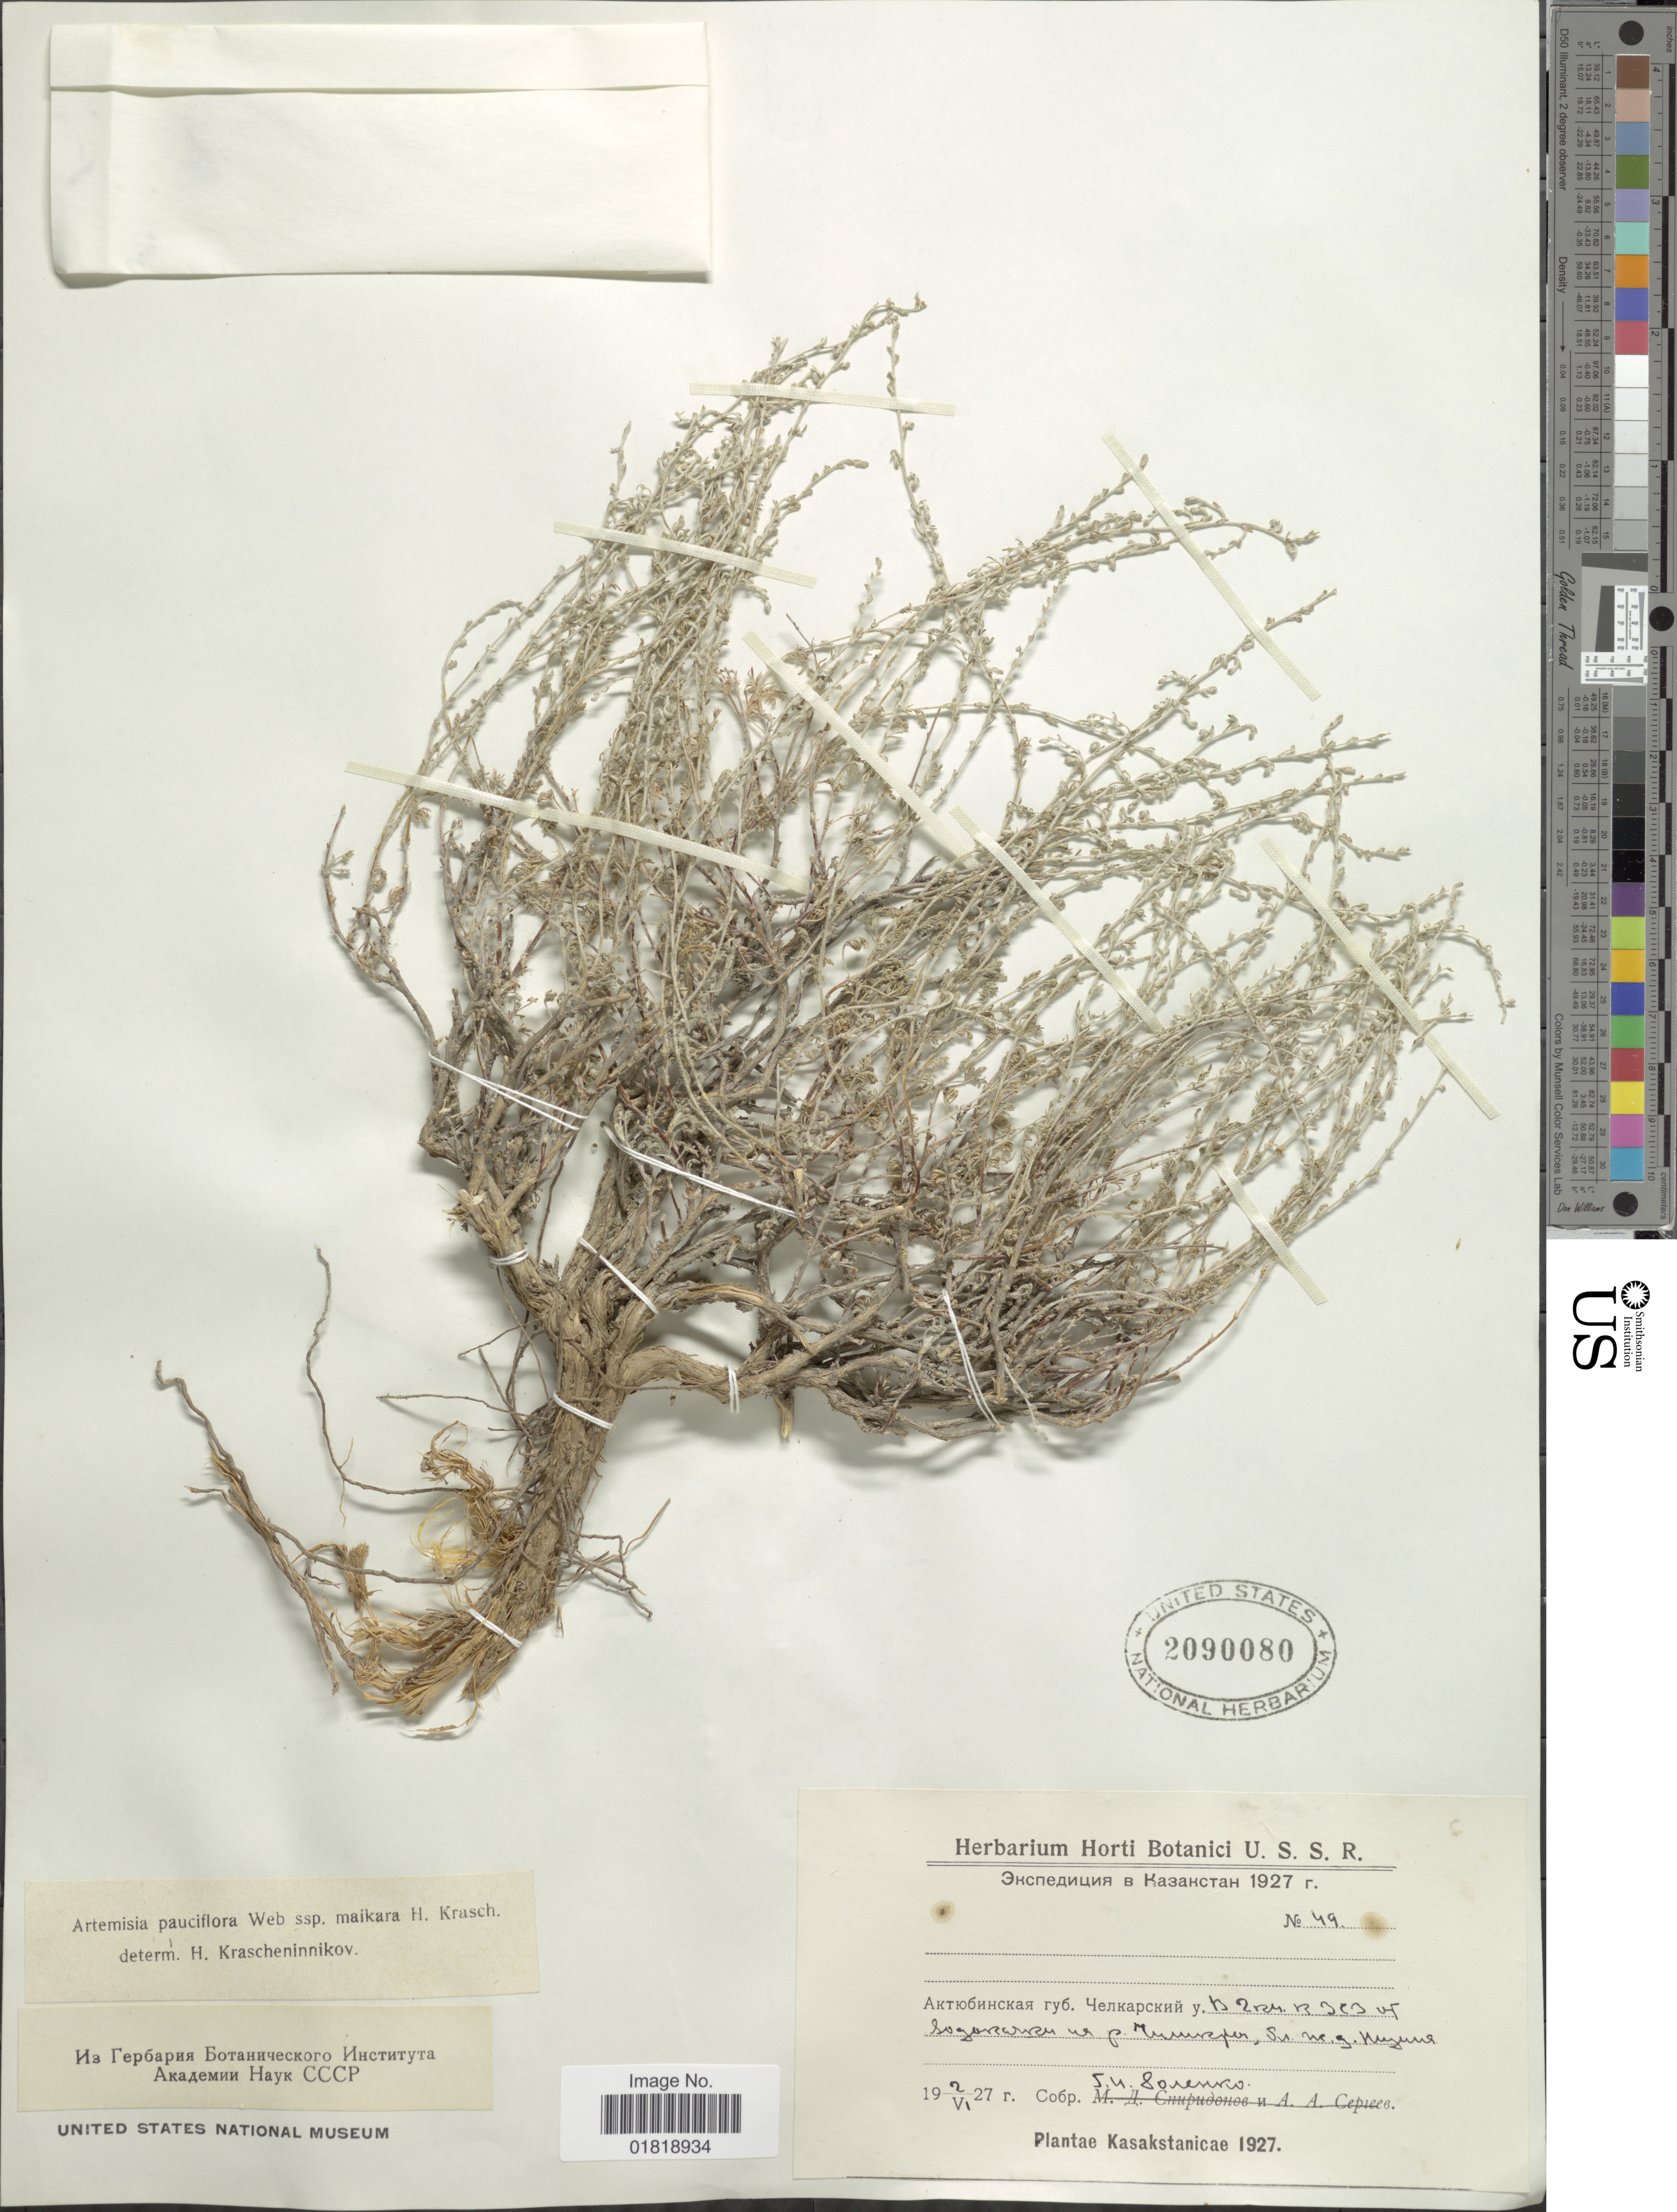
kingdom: Plantae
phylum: Tracheophyta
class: Magnoliopsida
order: Asterales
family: Asteraceae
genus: Artemisia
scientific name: Artemisia pauciflora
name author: G.H. Weber ex Stechm.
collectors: G. Volenko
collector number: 49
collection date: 1927-06-02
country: Kazakhstan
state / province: Aqtobe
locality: Near rail road station Nizina.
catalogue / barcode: US 2090080